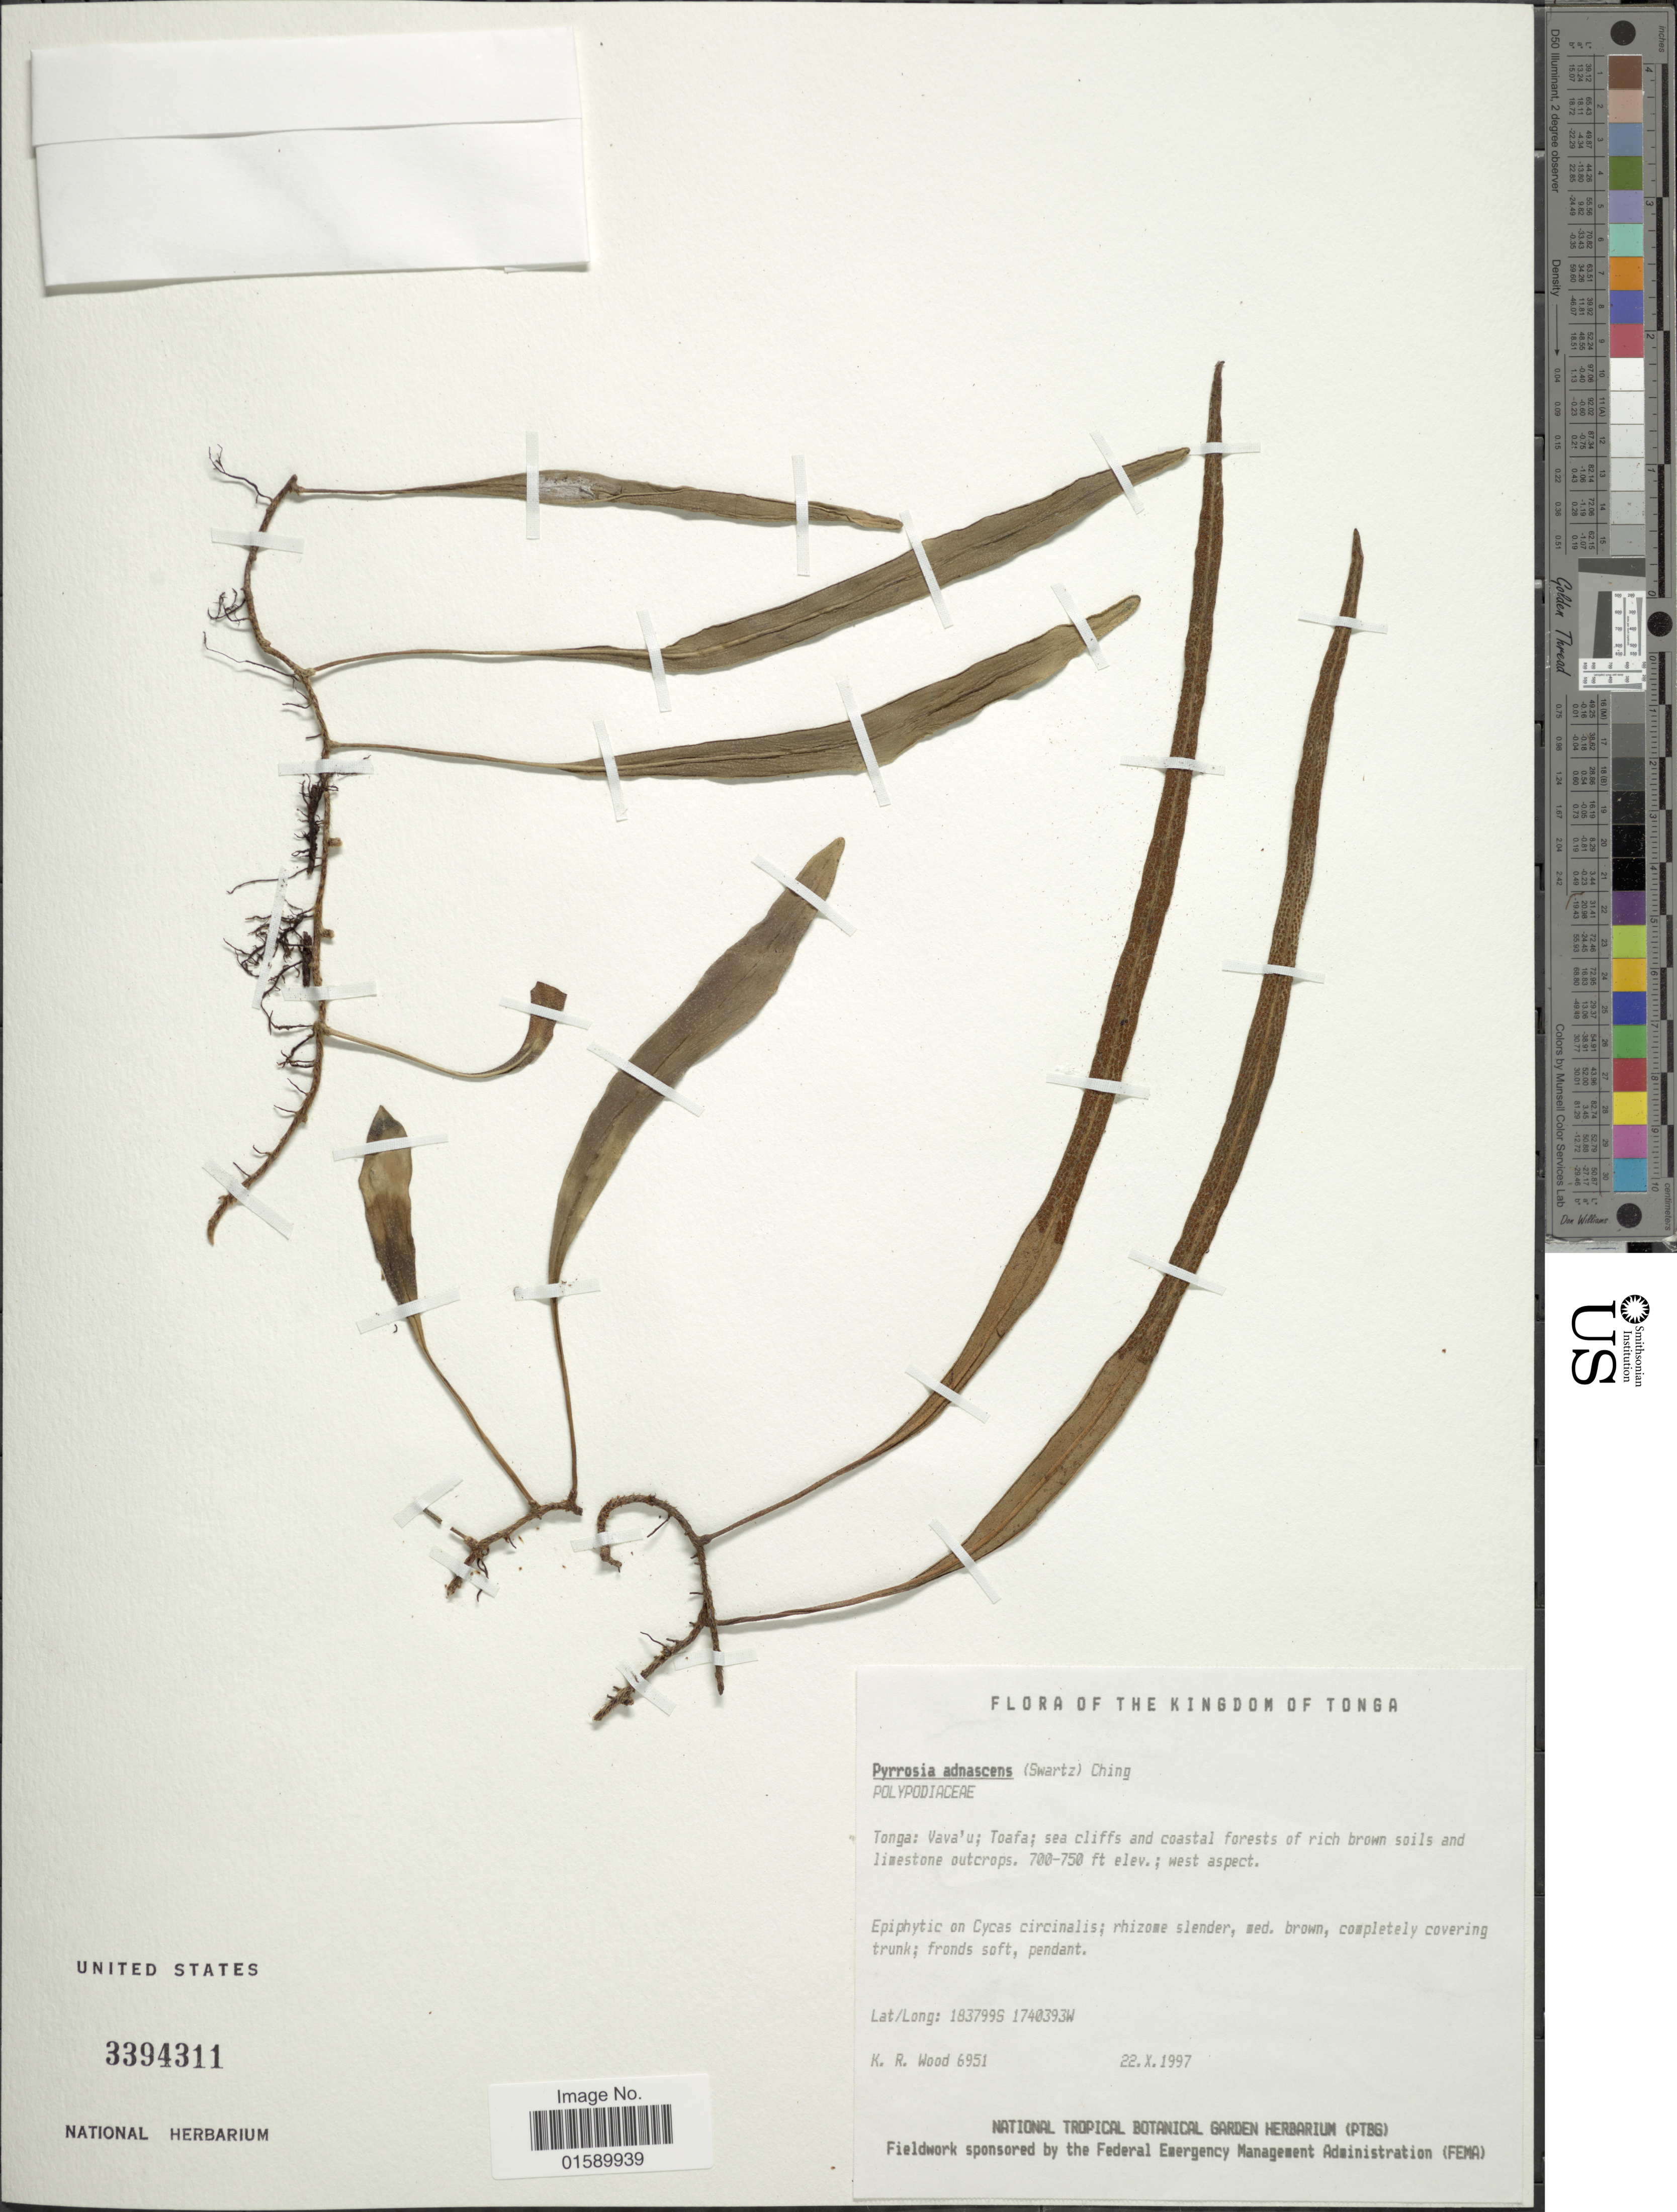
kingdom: Plantae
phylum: Tracheophyta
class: Polypodiopsida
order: Polypodiales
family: Polypodiaceae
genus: Pyrrosia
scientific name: Pyrrosia lanceolata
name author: (L.) Farw.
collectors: K. R. Wood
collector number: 6951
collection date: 1997-10-22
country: Tonga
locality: Tonga: Vavau; Toafa.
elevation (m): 700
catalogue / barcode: US 3394311